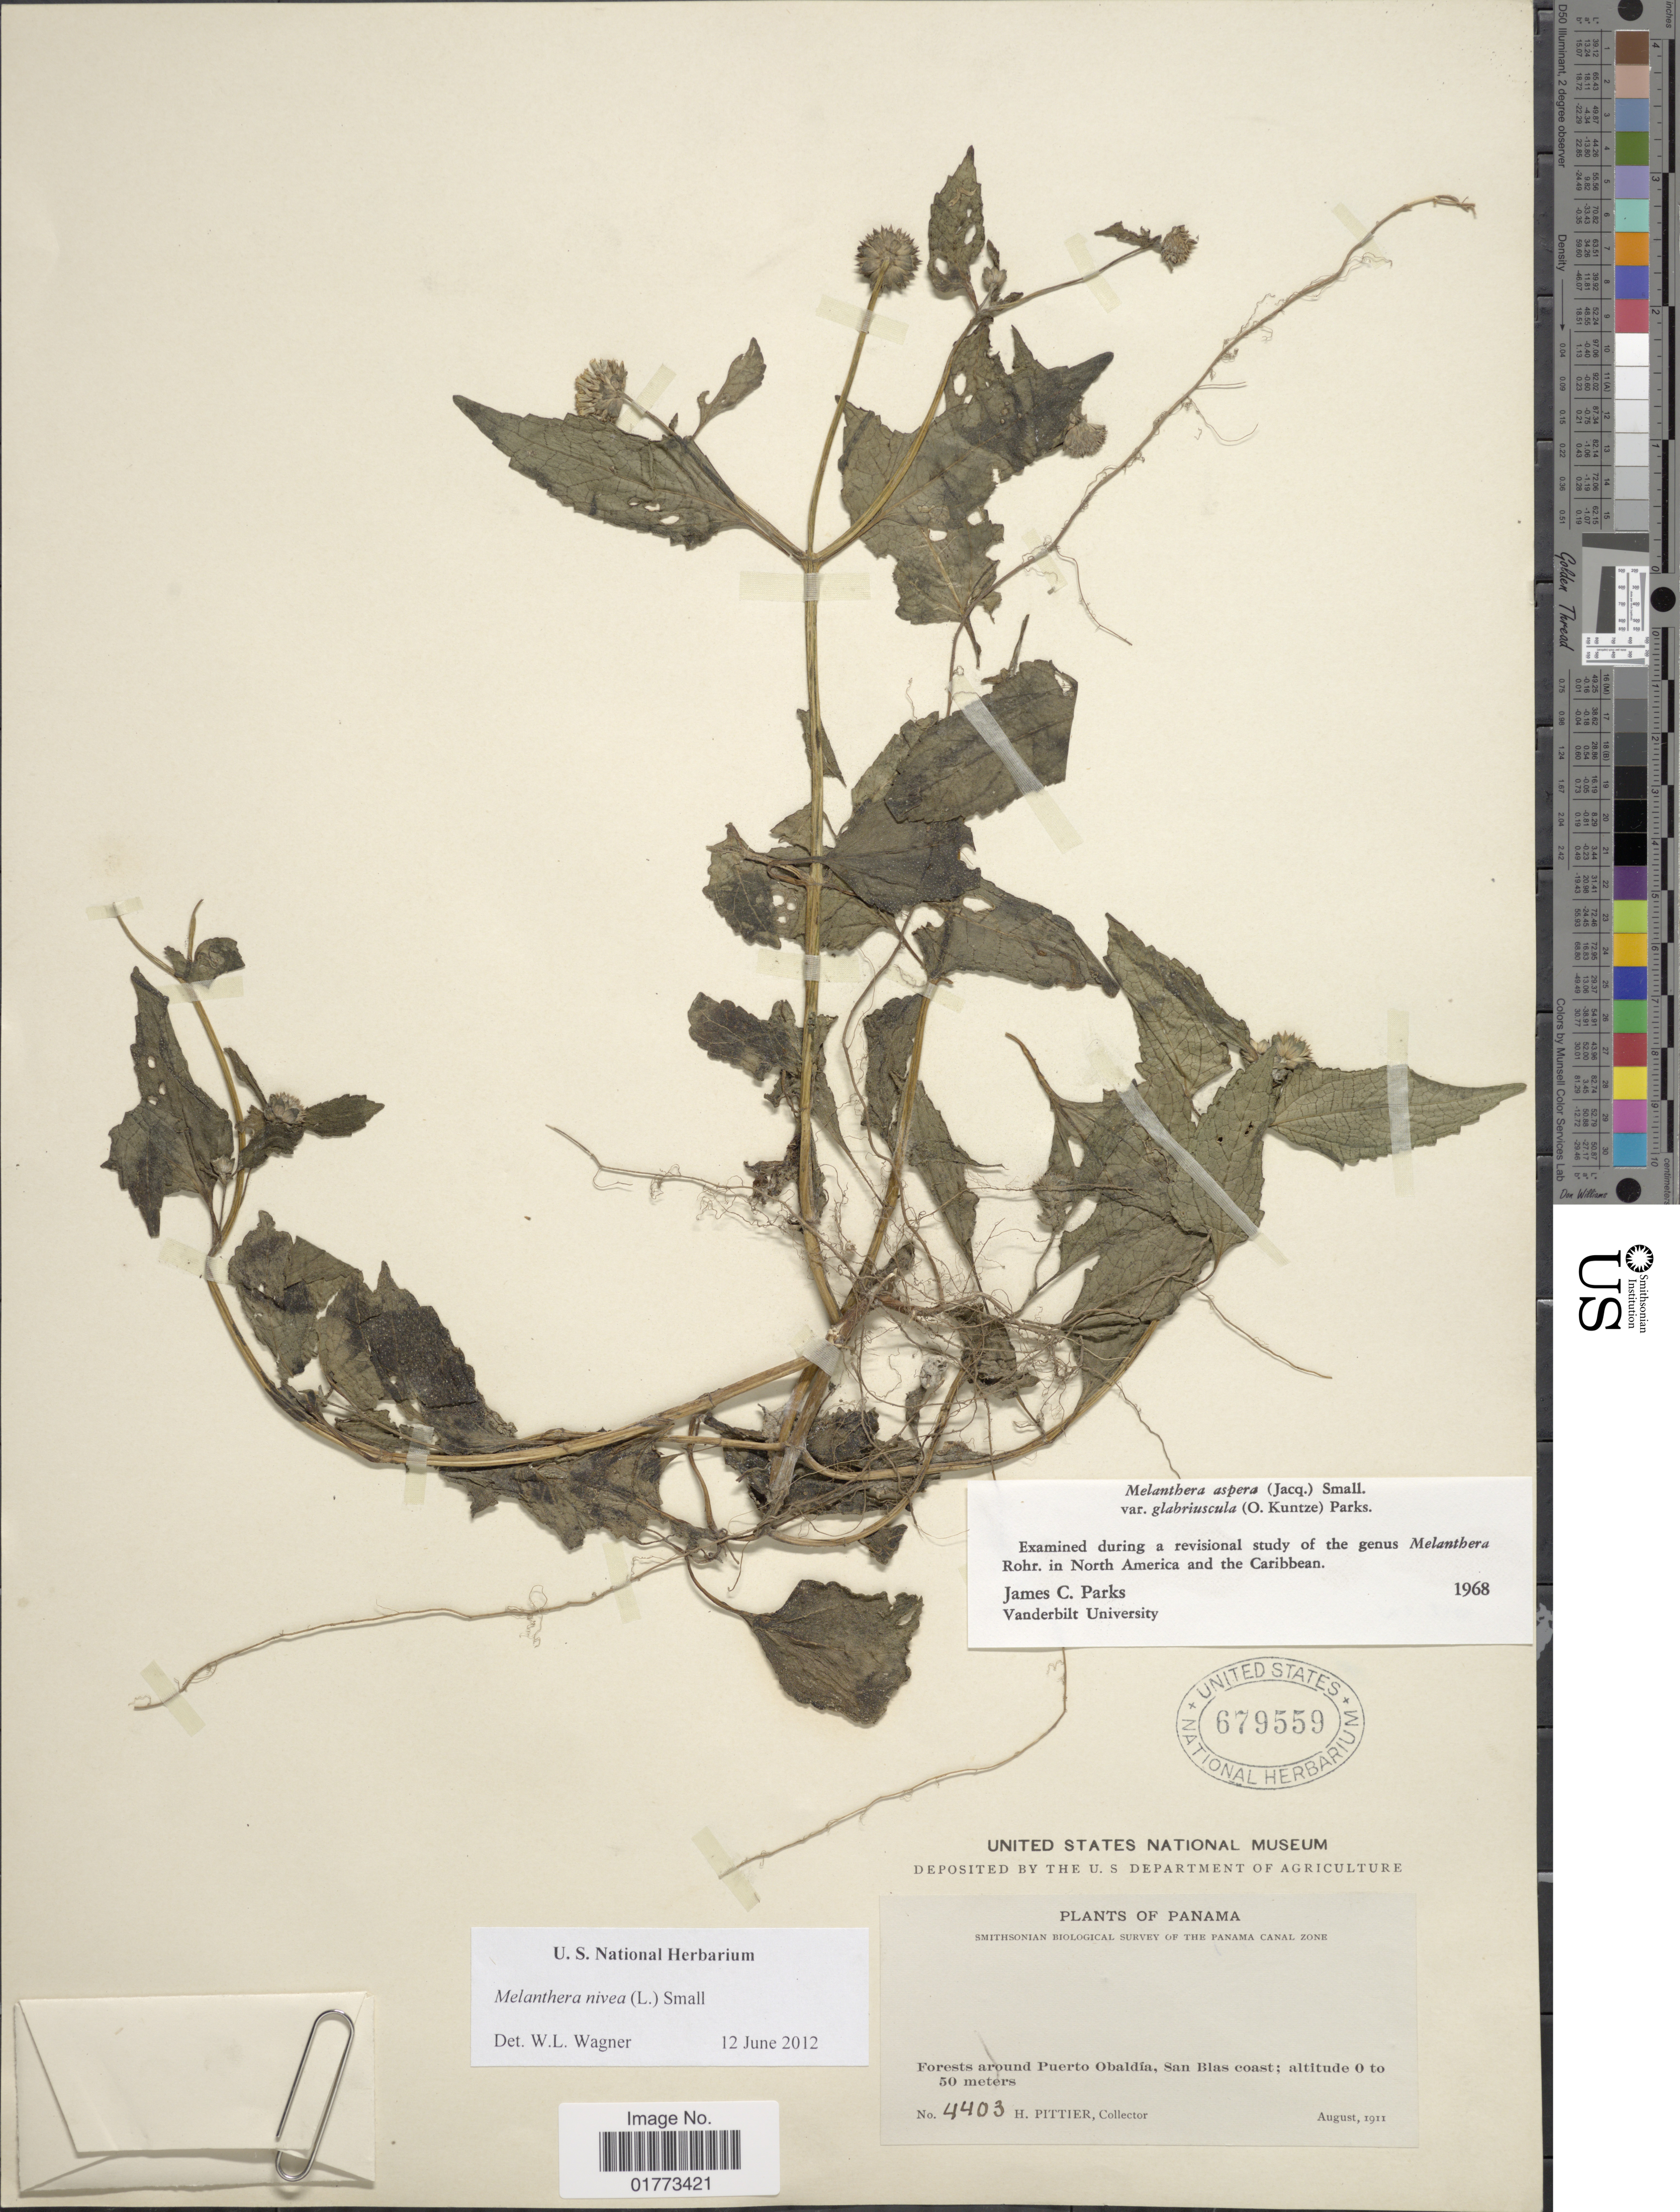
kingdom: Plantae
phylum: Tracheophyta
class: Magnoliopsida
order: Asterales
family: Asteraceae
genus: Melanthera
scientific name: Melanthera nivea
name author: (L.) Small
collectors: H. F. Pittier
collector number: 4403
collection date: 1911-08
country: Panama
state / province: Kuna Yala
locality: Forests around Puerto Obaldía, San Blas coast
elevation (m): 0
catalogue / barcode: US 679559